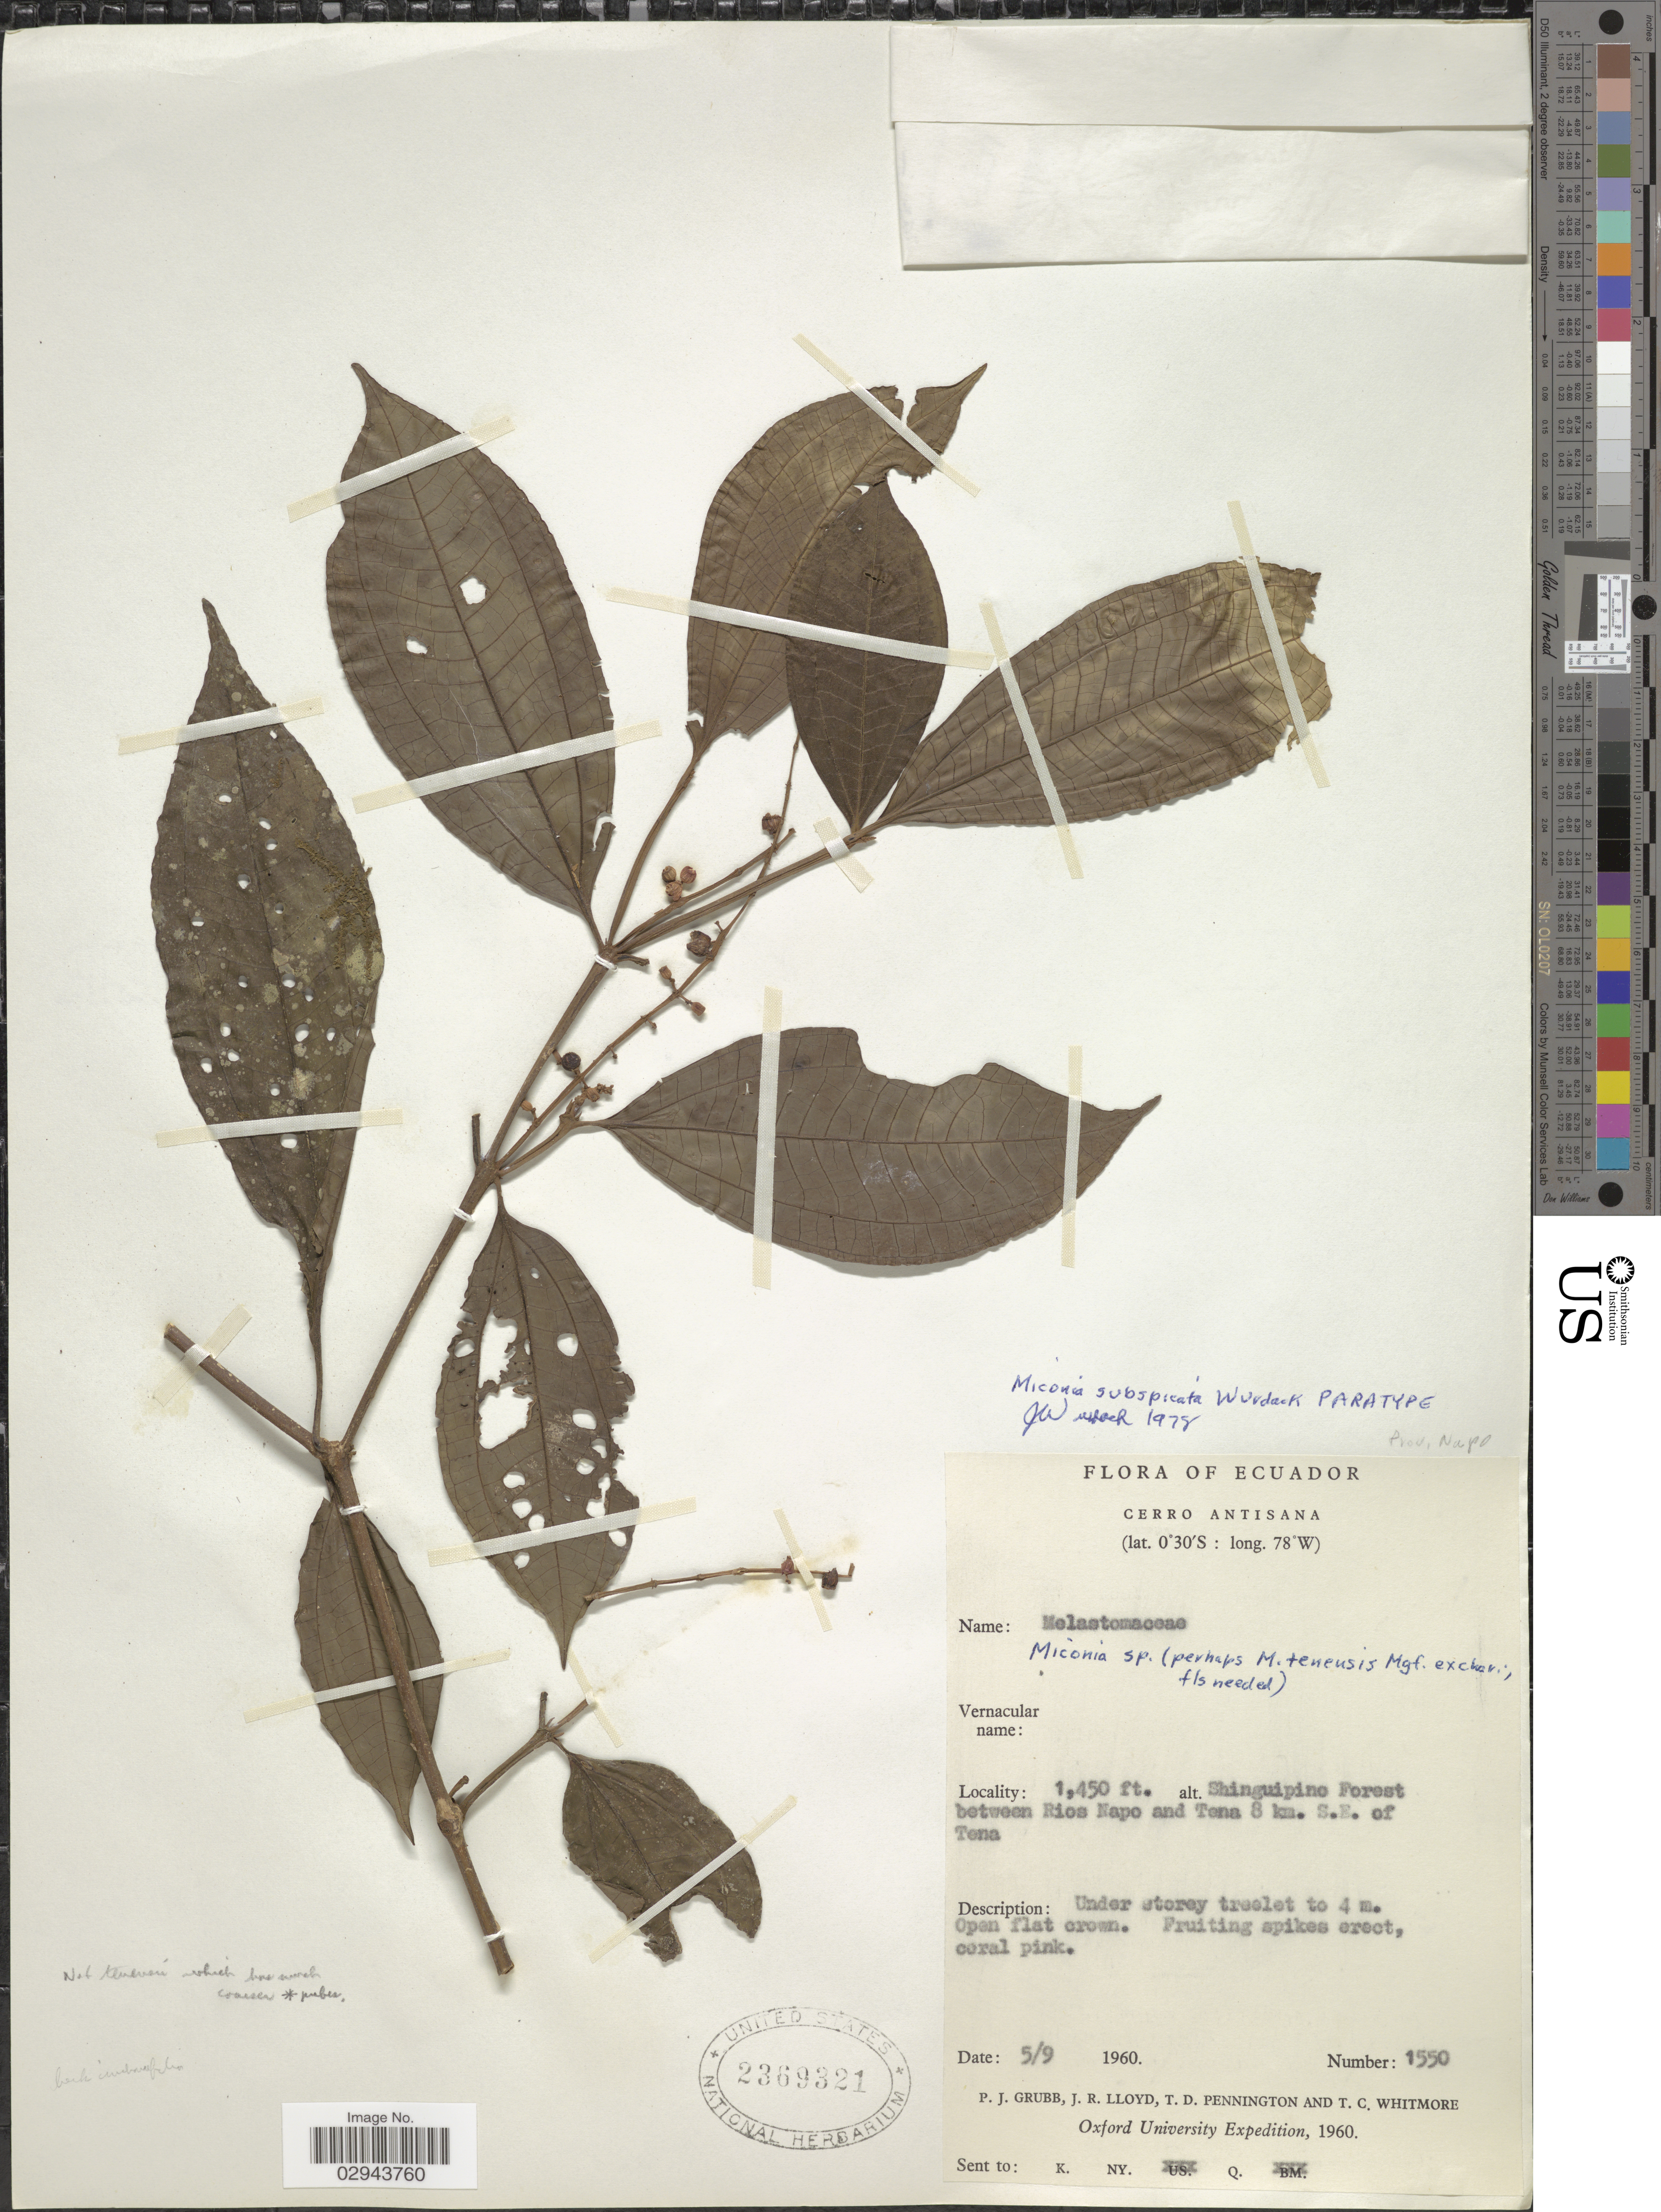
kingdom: Plantae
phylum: Tracheophyta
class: Magnoliopsida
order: Myrtales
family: Melastomataceae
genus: Miconia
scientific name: Miconia subspicata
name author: Wurdack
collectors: P. J. Grubb, J. R. Lloyd, T. D. Pennington & T. C. Whitmore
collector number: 1550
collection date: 1960-09-05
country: Ecuador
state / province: Napo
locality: Cerro Antisana. Shinguipino Forest between Rios Napo and Tena 8 km. S.E. of Tena.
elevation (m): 442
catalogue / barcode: US 2369321